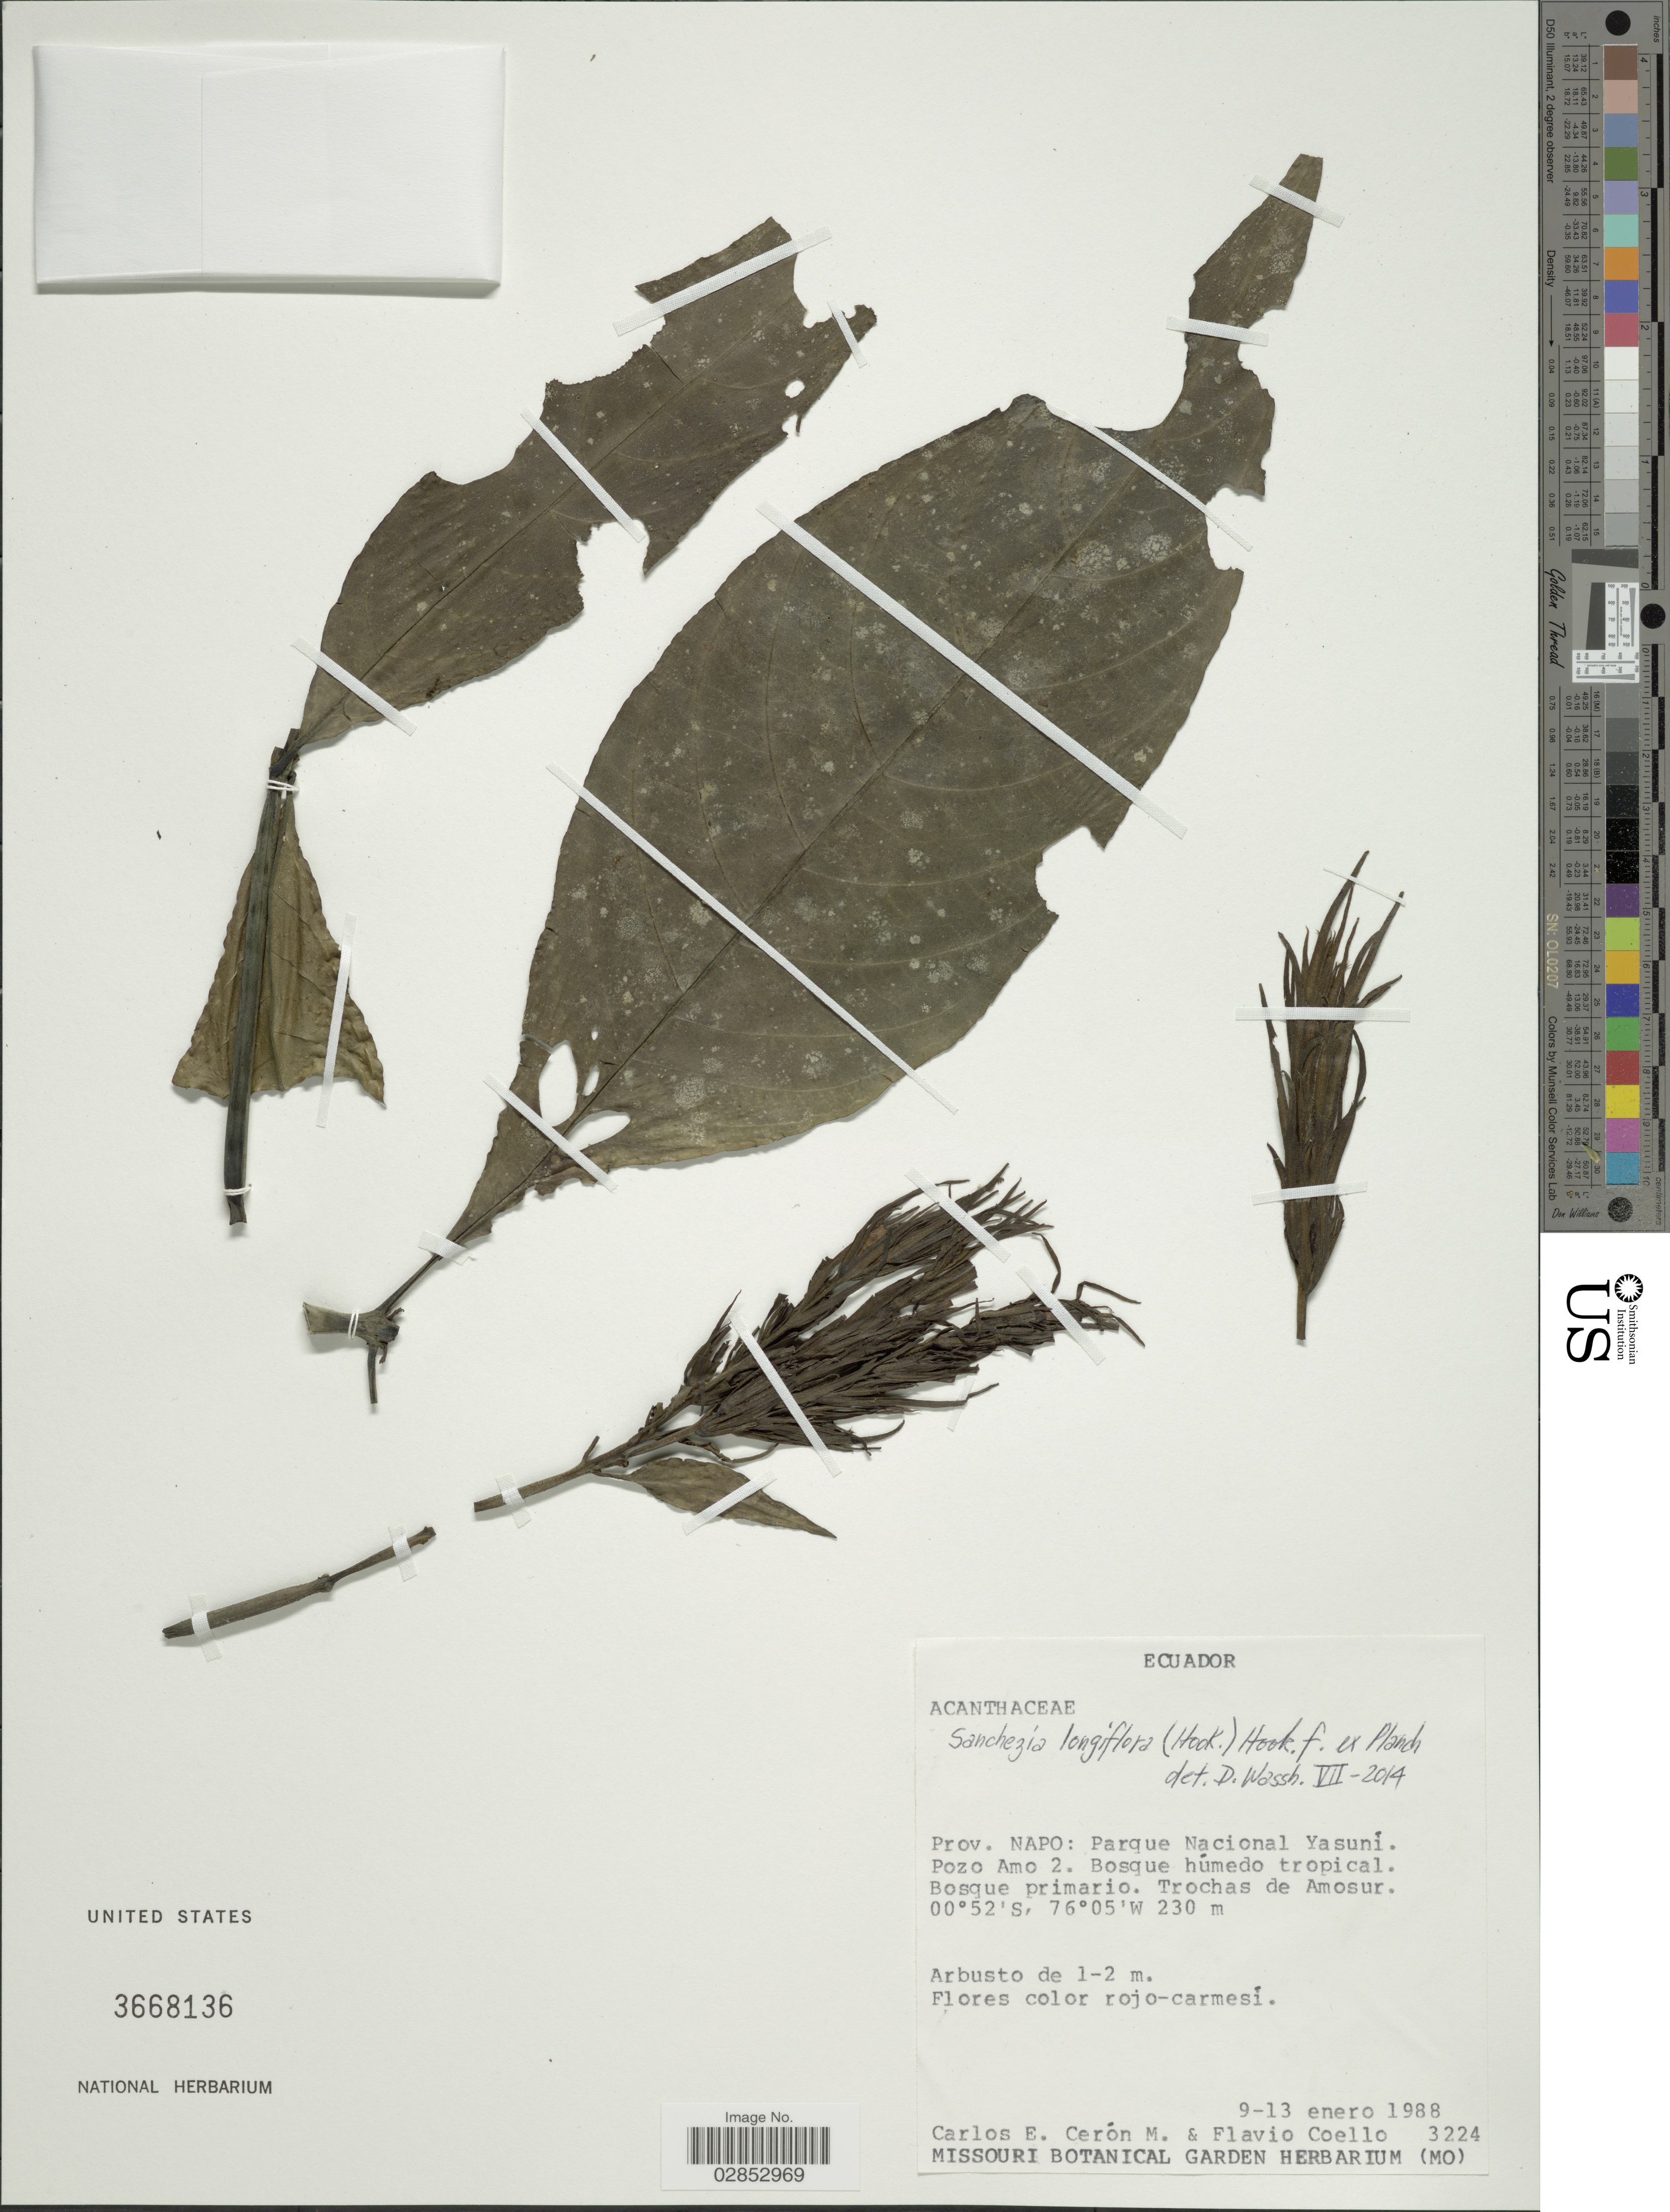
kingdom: Plantae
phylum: Tracheophyta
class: Magnoliopsida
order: Lamiales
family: Acanthaceae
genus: Sanchezia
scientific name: Sanchezia longiflora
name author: (Hook. f.) Hook. f. ex Planch.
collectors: C. E. Cerón M. & F. Coello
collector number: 3224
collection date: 1988-01-09/1988-01-13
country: Ecuador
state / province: Napo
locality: Parque Nacional Yasuni. Trochas de Amosur.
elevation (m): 230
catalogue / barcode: US 3668136